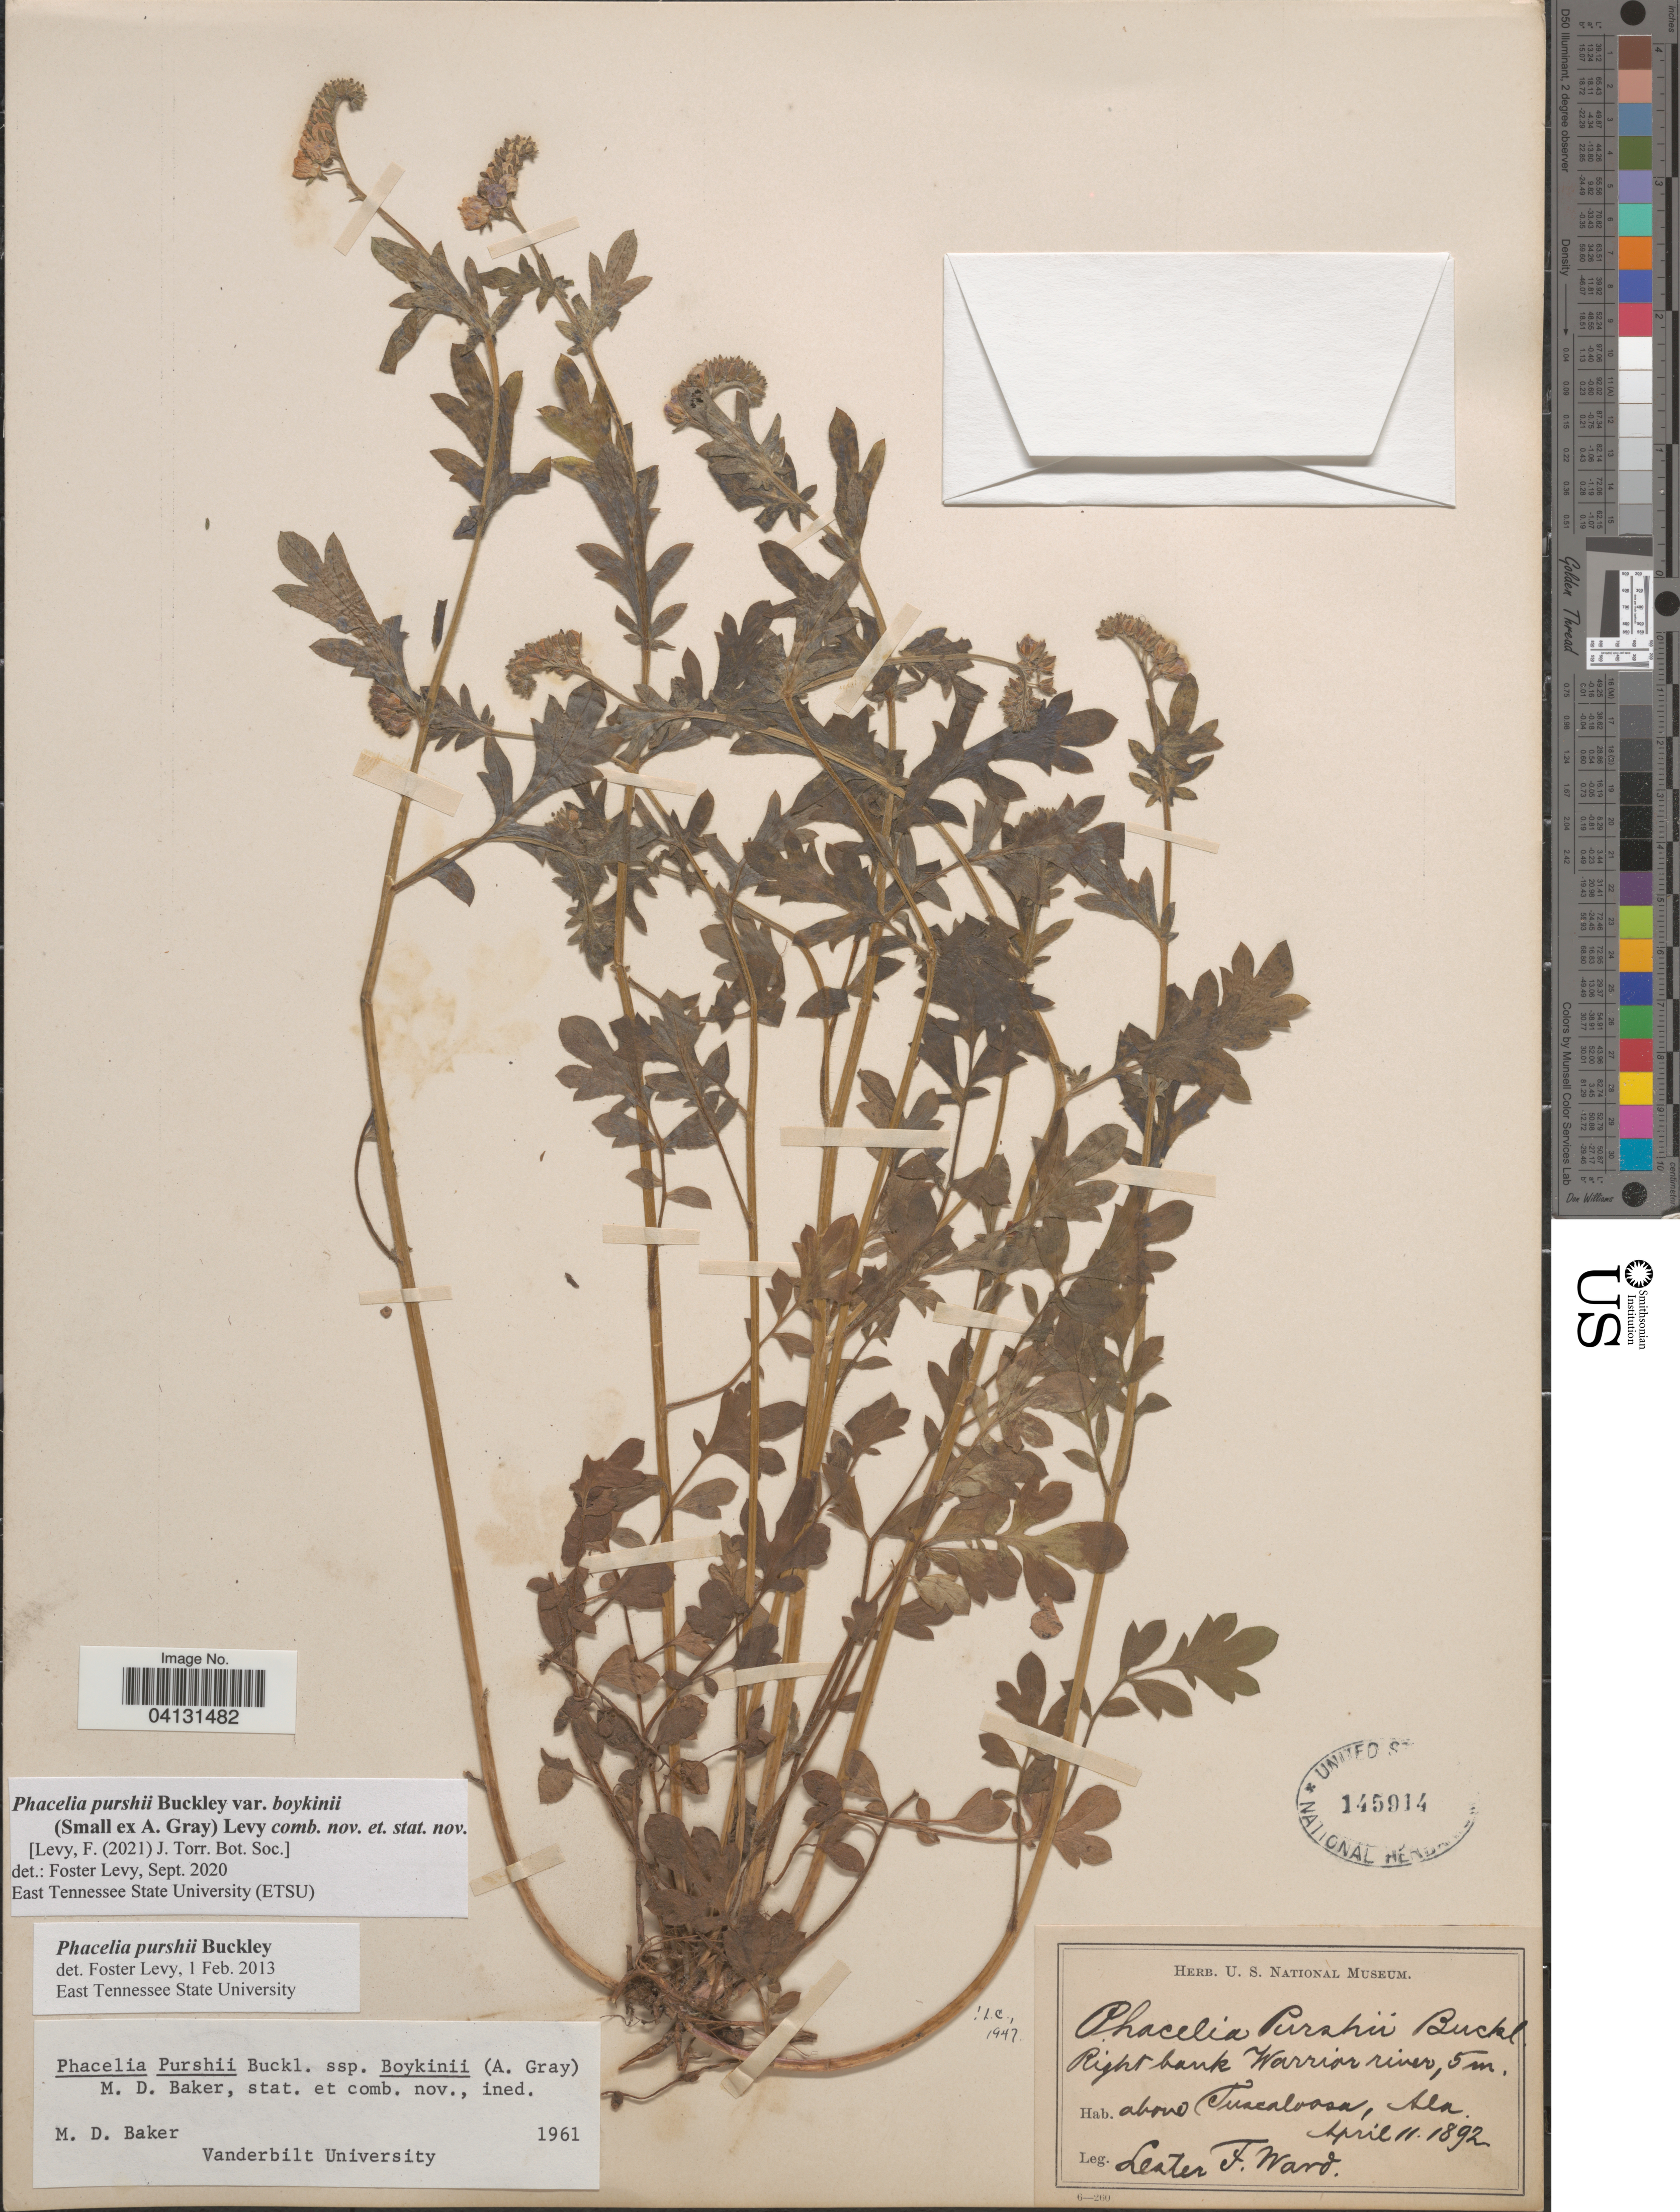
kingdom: Plantae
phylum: Tracheophyta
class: Magnoliopsida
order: Boraginales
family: Hydrophyllaceae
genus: Phacelia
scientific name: Phacelia purshii var. boykinii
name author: (Small ex A. Gray) Levy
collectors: L. F. Ward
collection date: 1892-04-11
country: United States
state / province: Alabama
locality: Right bank Warrior river, 5 m. above Tuscaloosa.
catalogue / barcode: US 145914